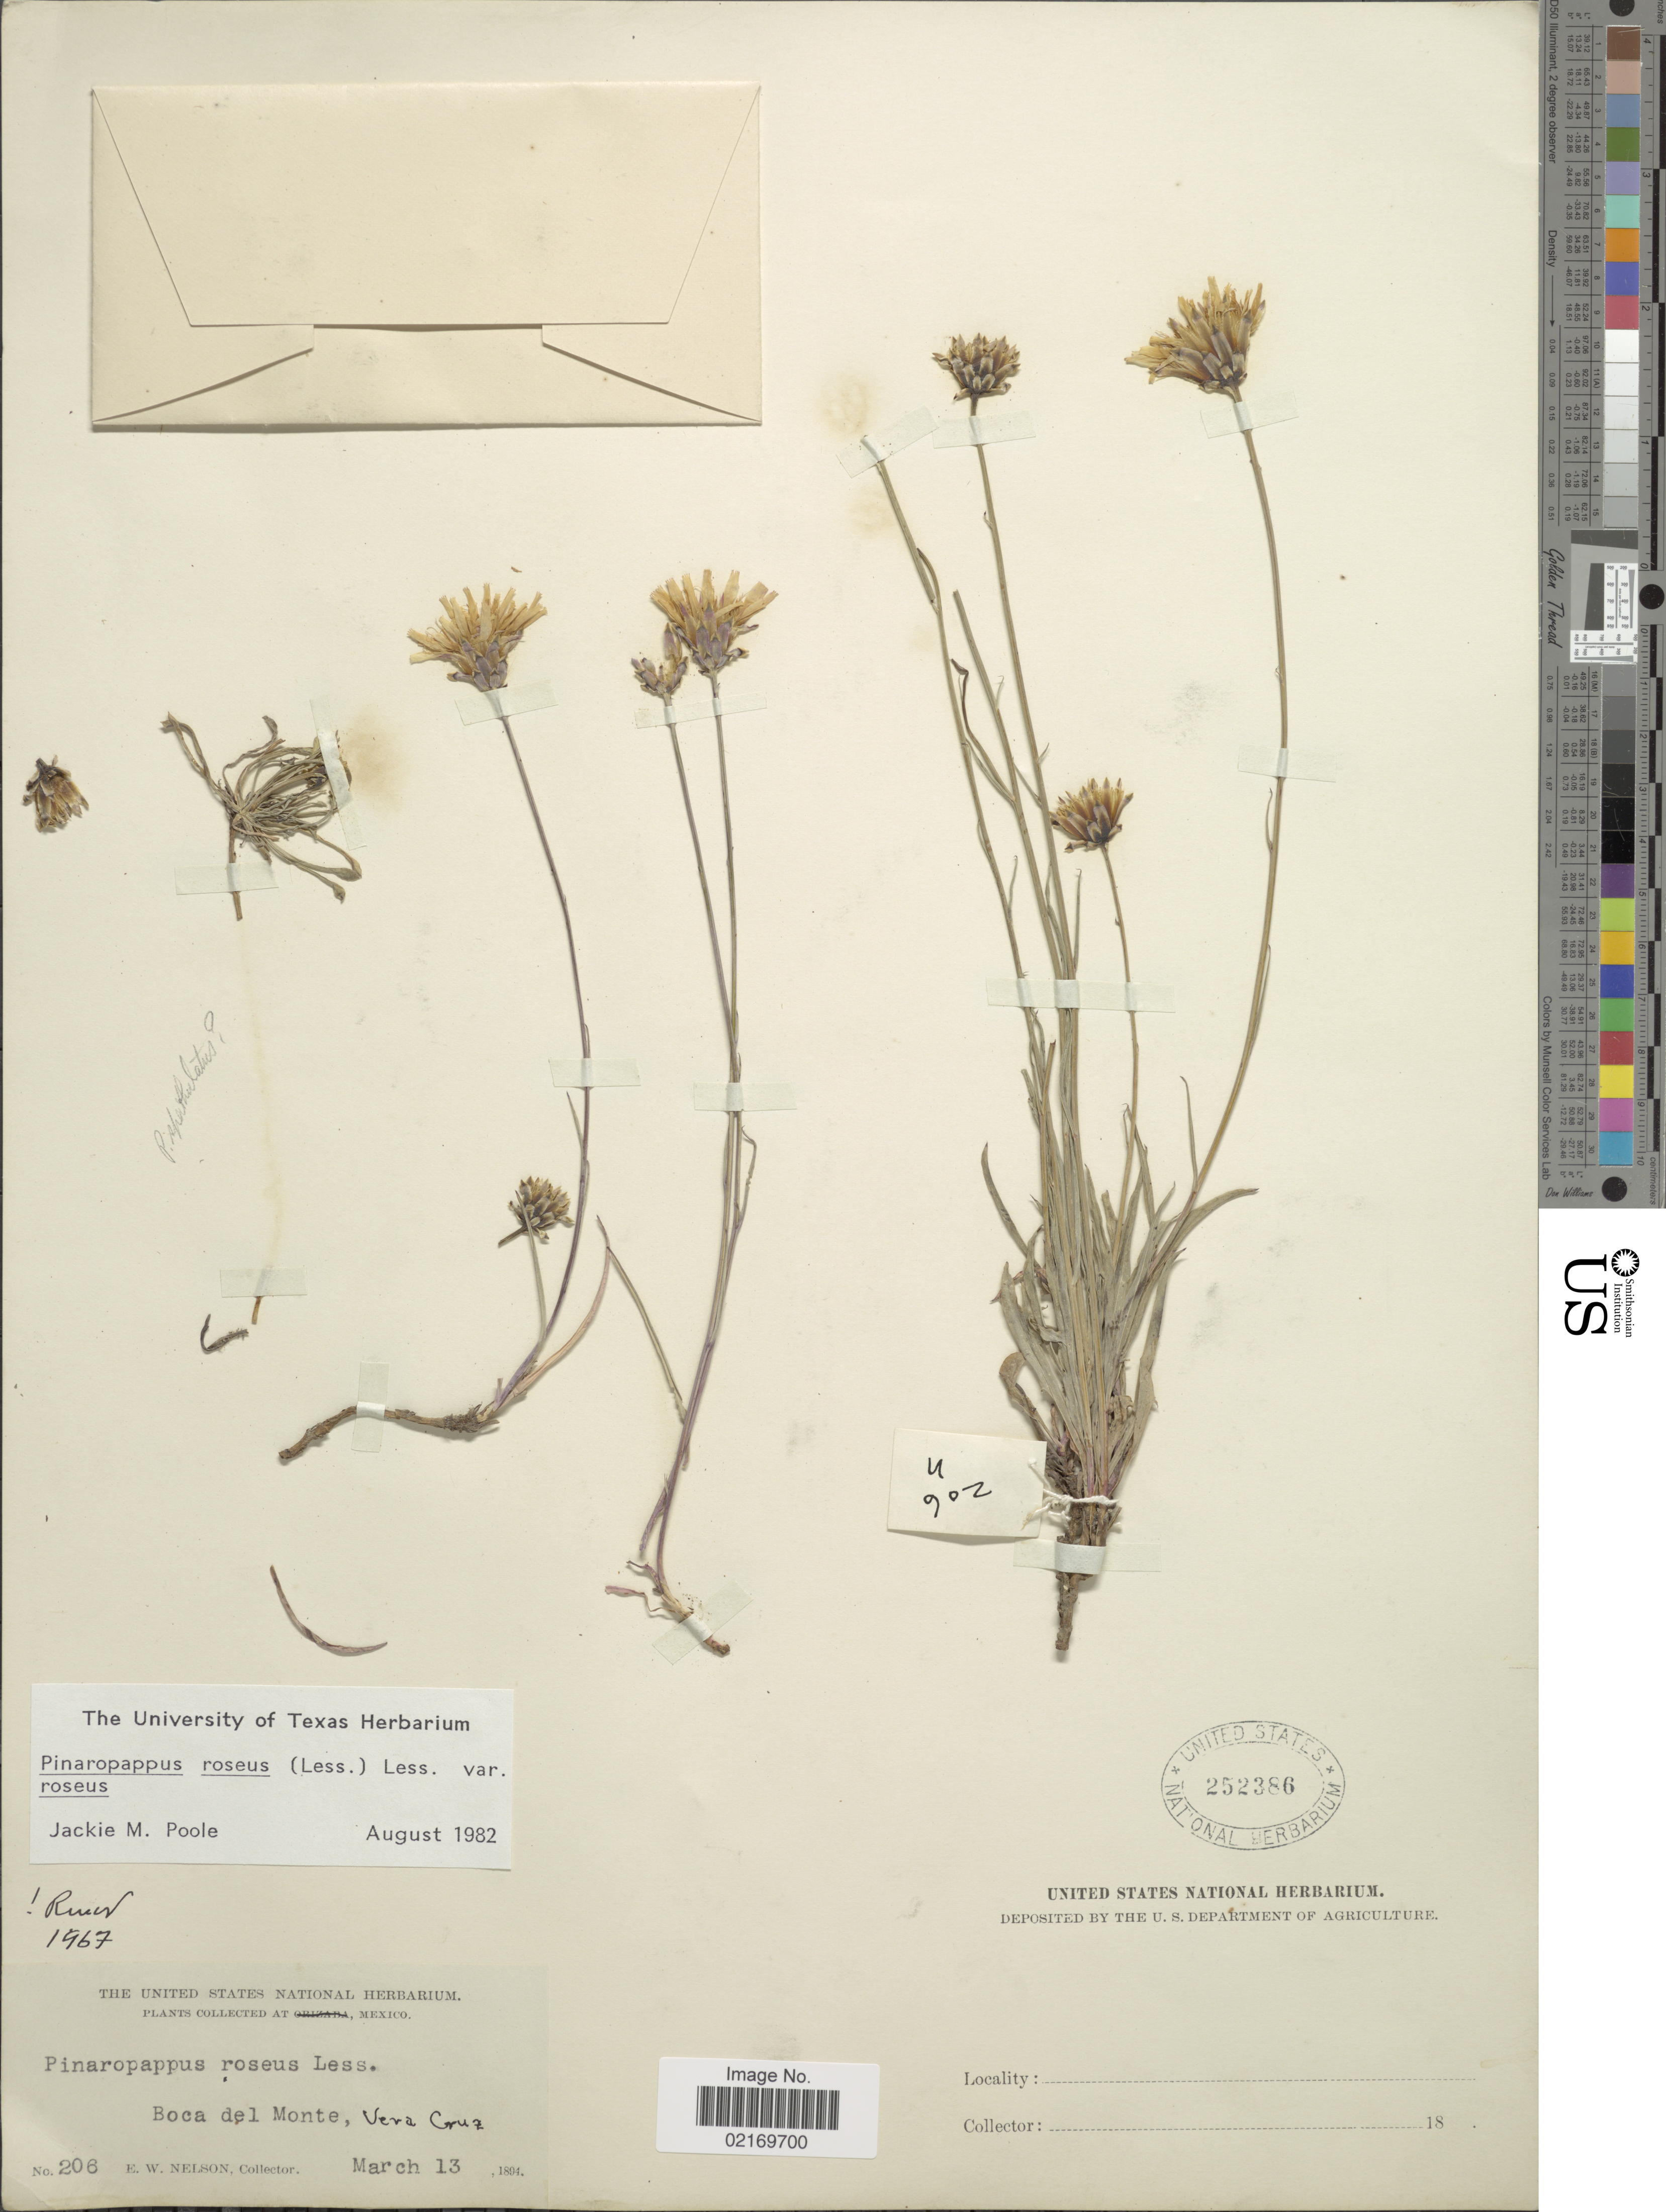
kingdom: Plantae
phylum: Tracheophyta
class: Magnoliopsida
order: Asterales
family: Asteraceae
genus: Pinaropappus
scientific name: Pinaropappus roseus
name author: Less.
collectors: E. W. Nelson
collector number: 206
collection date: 1894-03-13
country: Mexico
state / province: Veracruz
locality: Boca del Monte, Vera Cruz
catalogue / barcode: US 252386